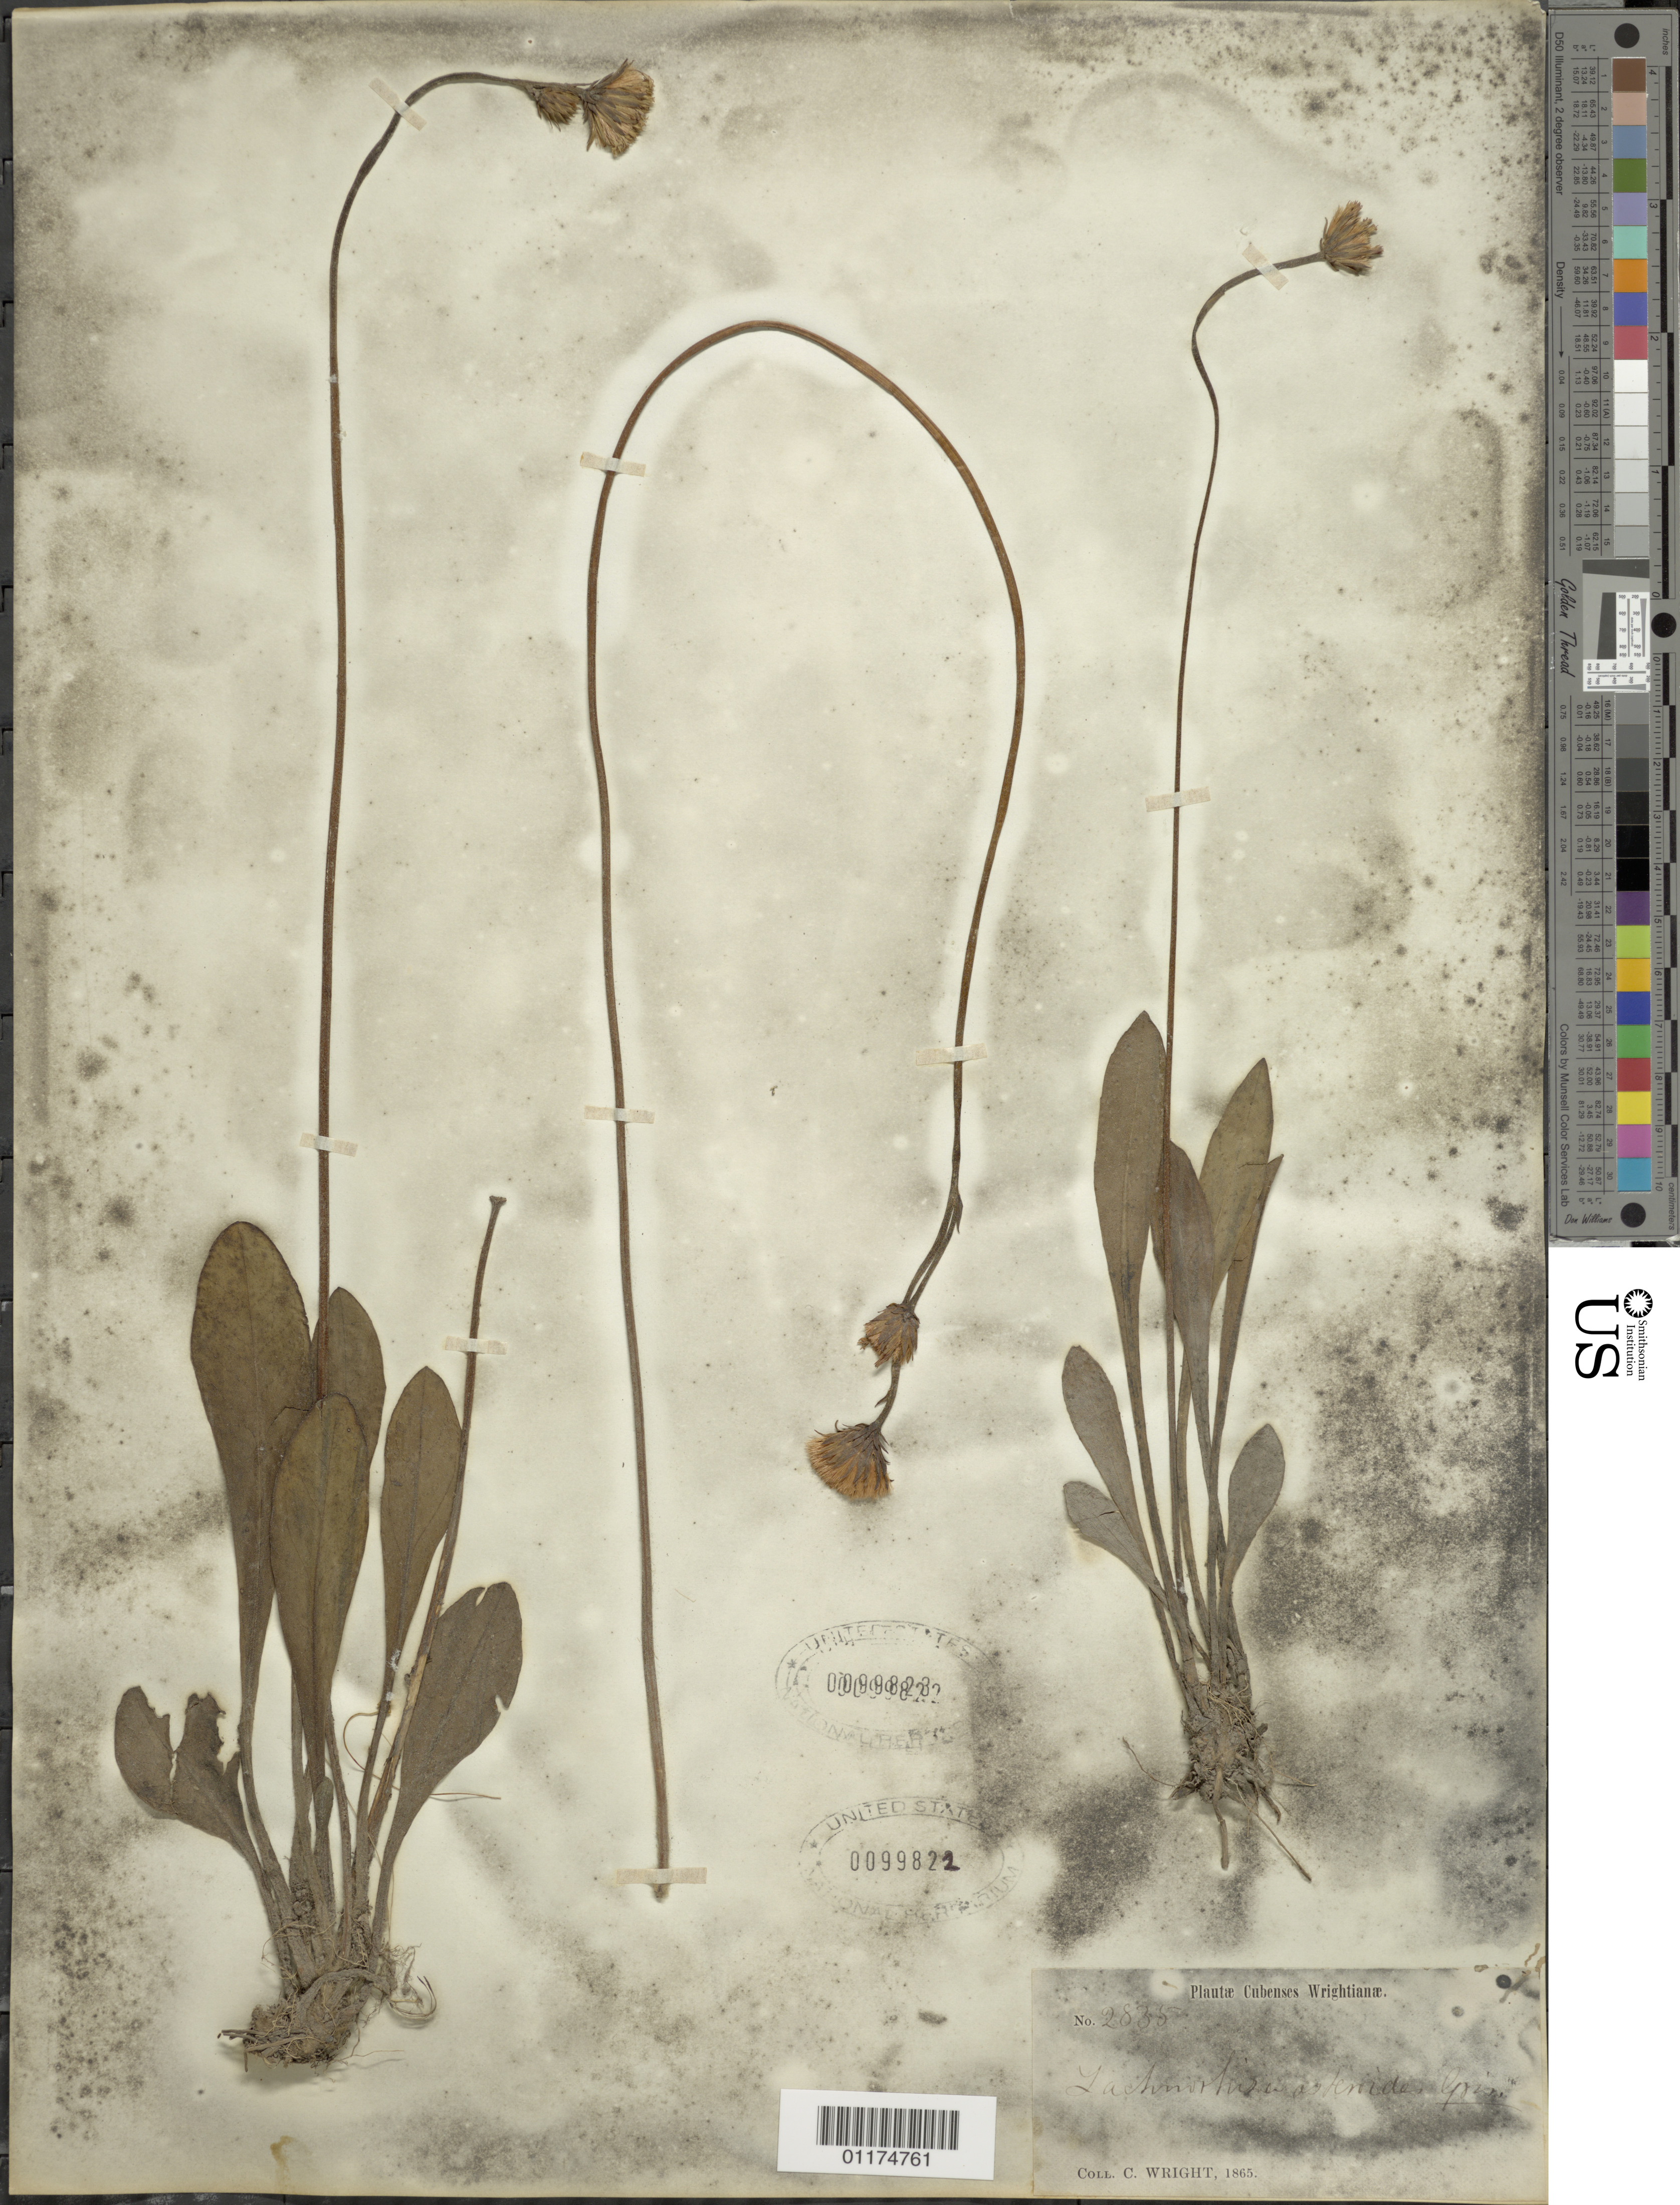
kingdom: Plantae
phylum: Tracheophyta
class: Magnoliopsida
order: Asterales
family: Asteraceae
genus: Lachnorhiza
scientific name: Lachnorhiza piloselloides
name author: A. Rich.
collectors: C. Wright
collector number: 2835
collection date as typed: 1865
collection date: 1865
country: Cuba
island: Cuba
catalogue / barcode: US 99822